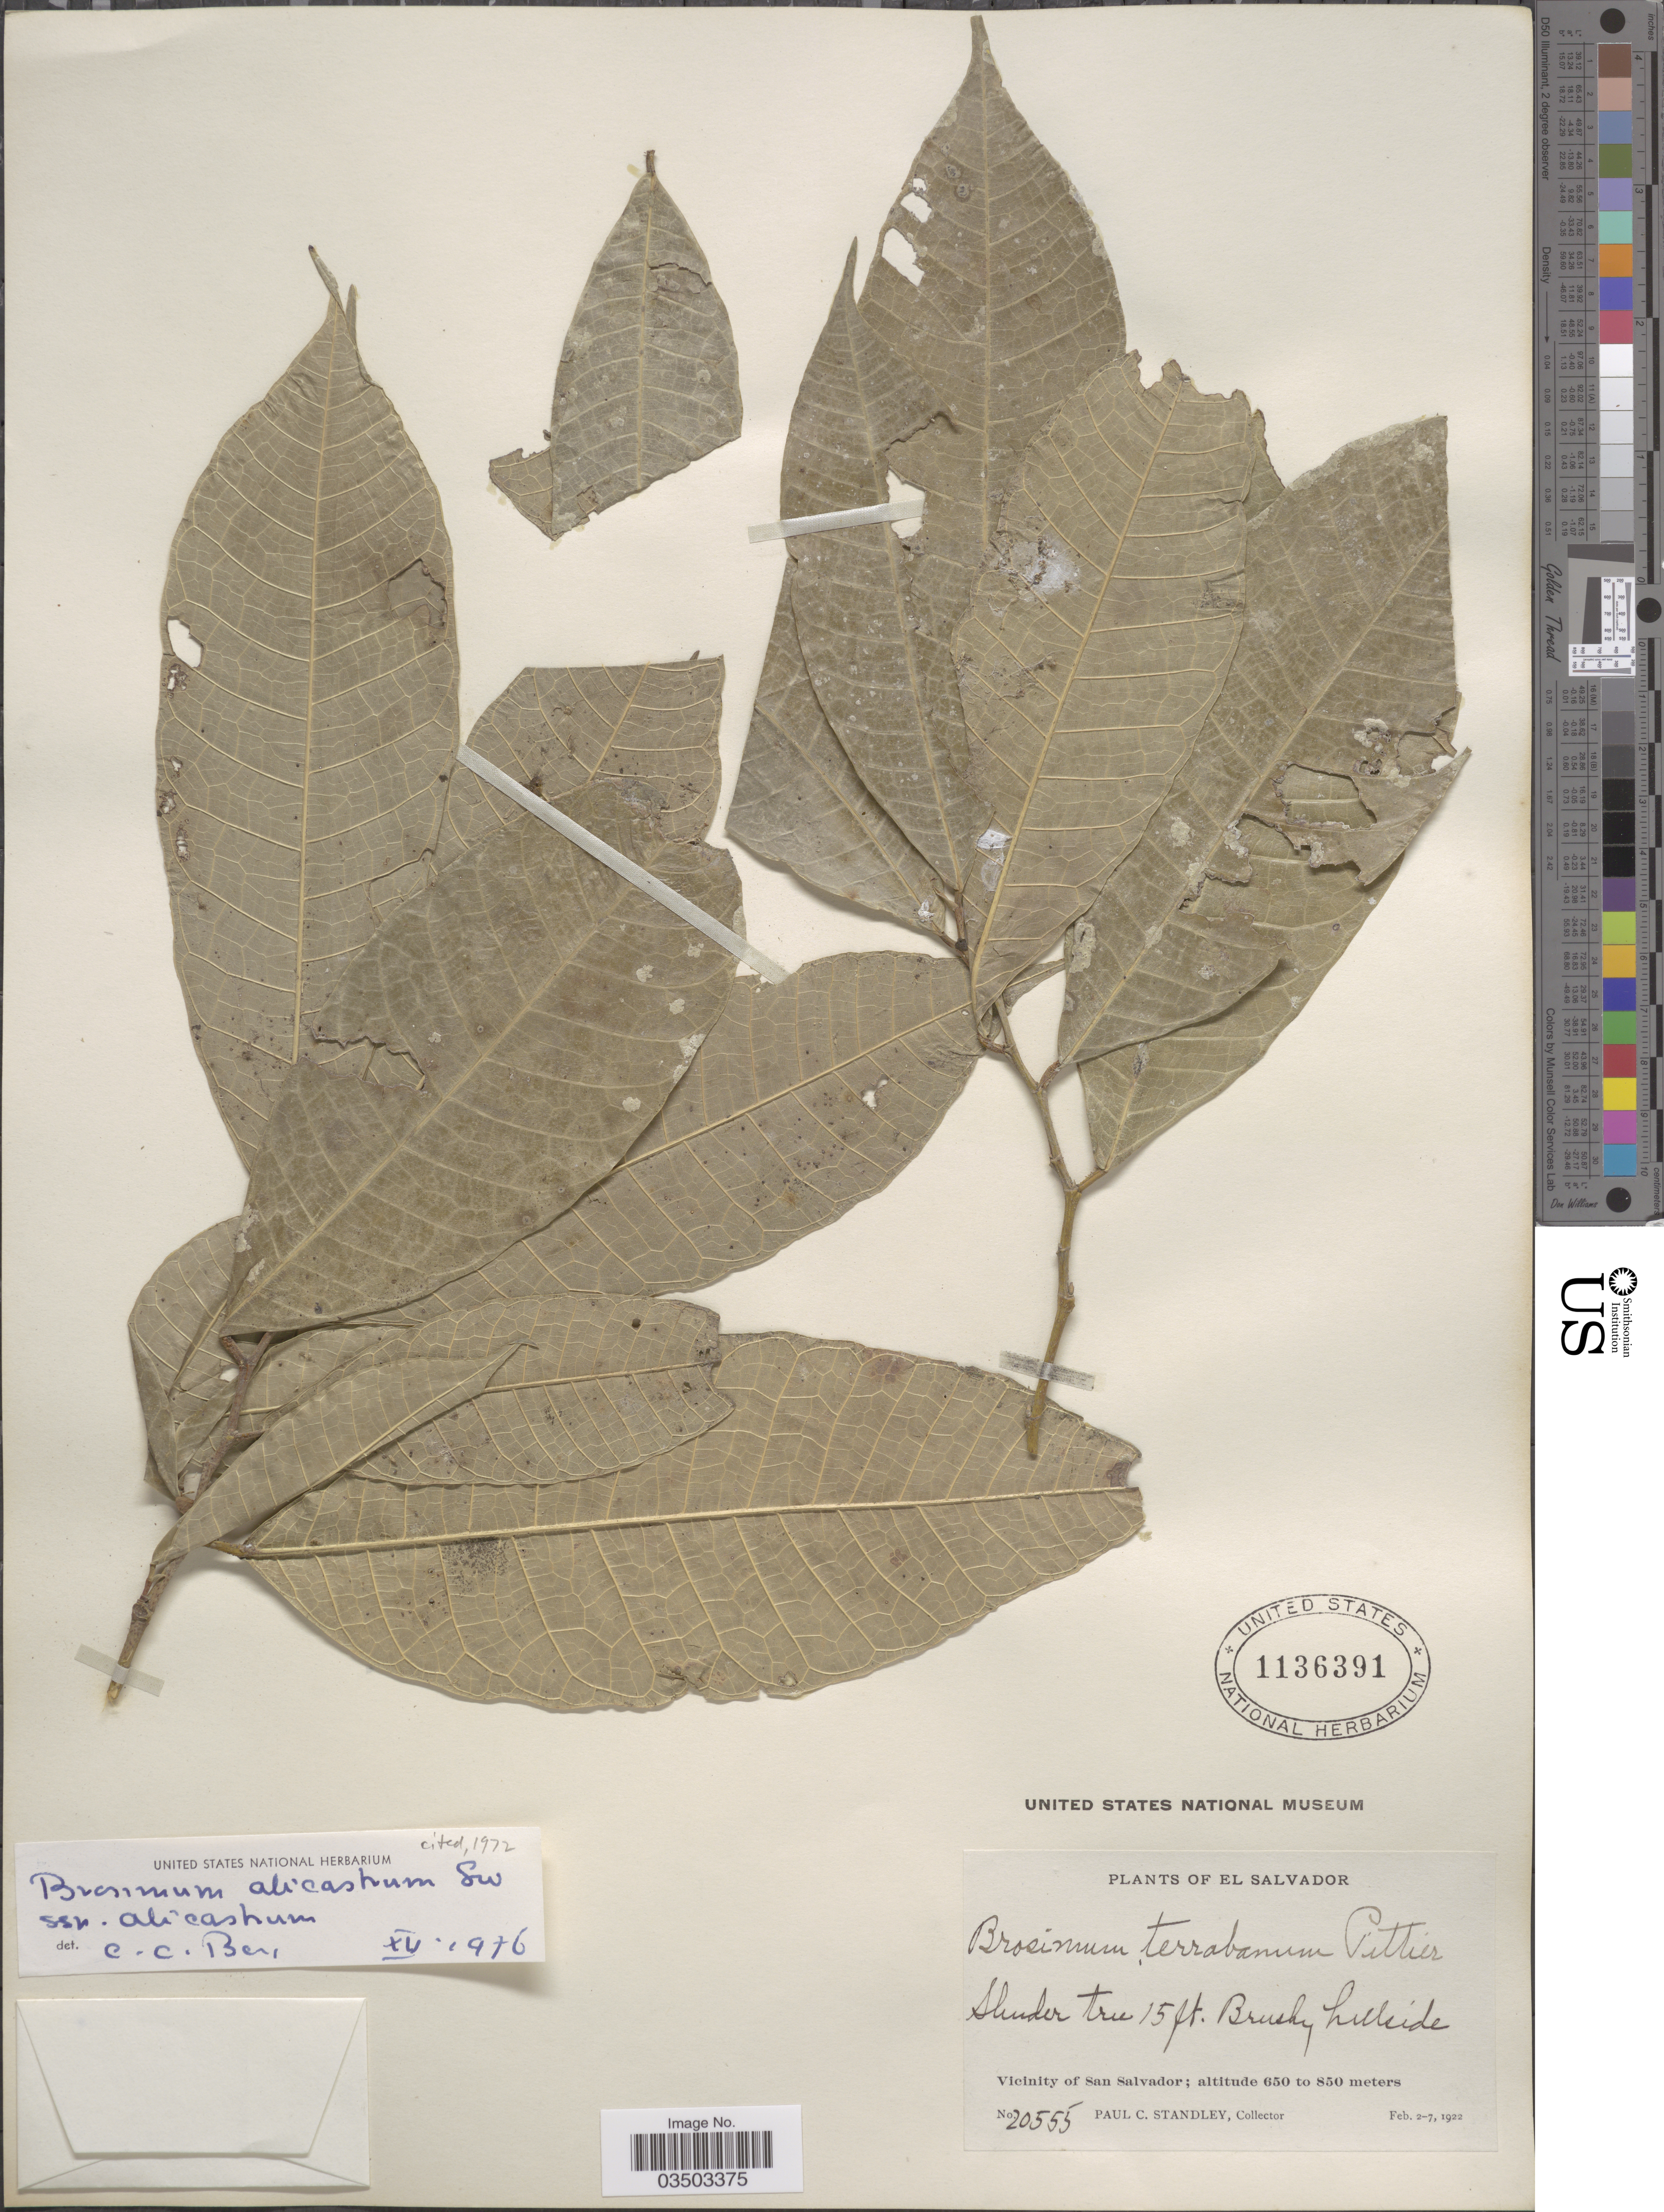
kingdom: Plantae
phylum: Tracheophyta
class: Magnoliopsida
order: Rosales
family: Moraceae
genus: Brosimum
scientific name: Brosimum alicastrum subsp. alicastrum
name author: Sw.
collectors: P. C. Standley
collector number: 20555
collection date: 1922-02-02/1922-02-07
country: El Salvador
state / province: San Salvador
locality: Vicinity of San Salvador.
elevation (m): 650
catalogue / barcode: US 1136391